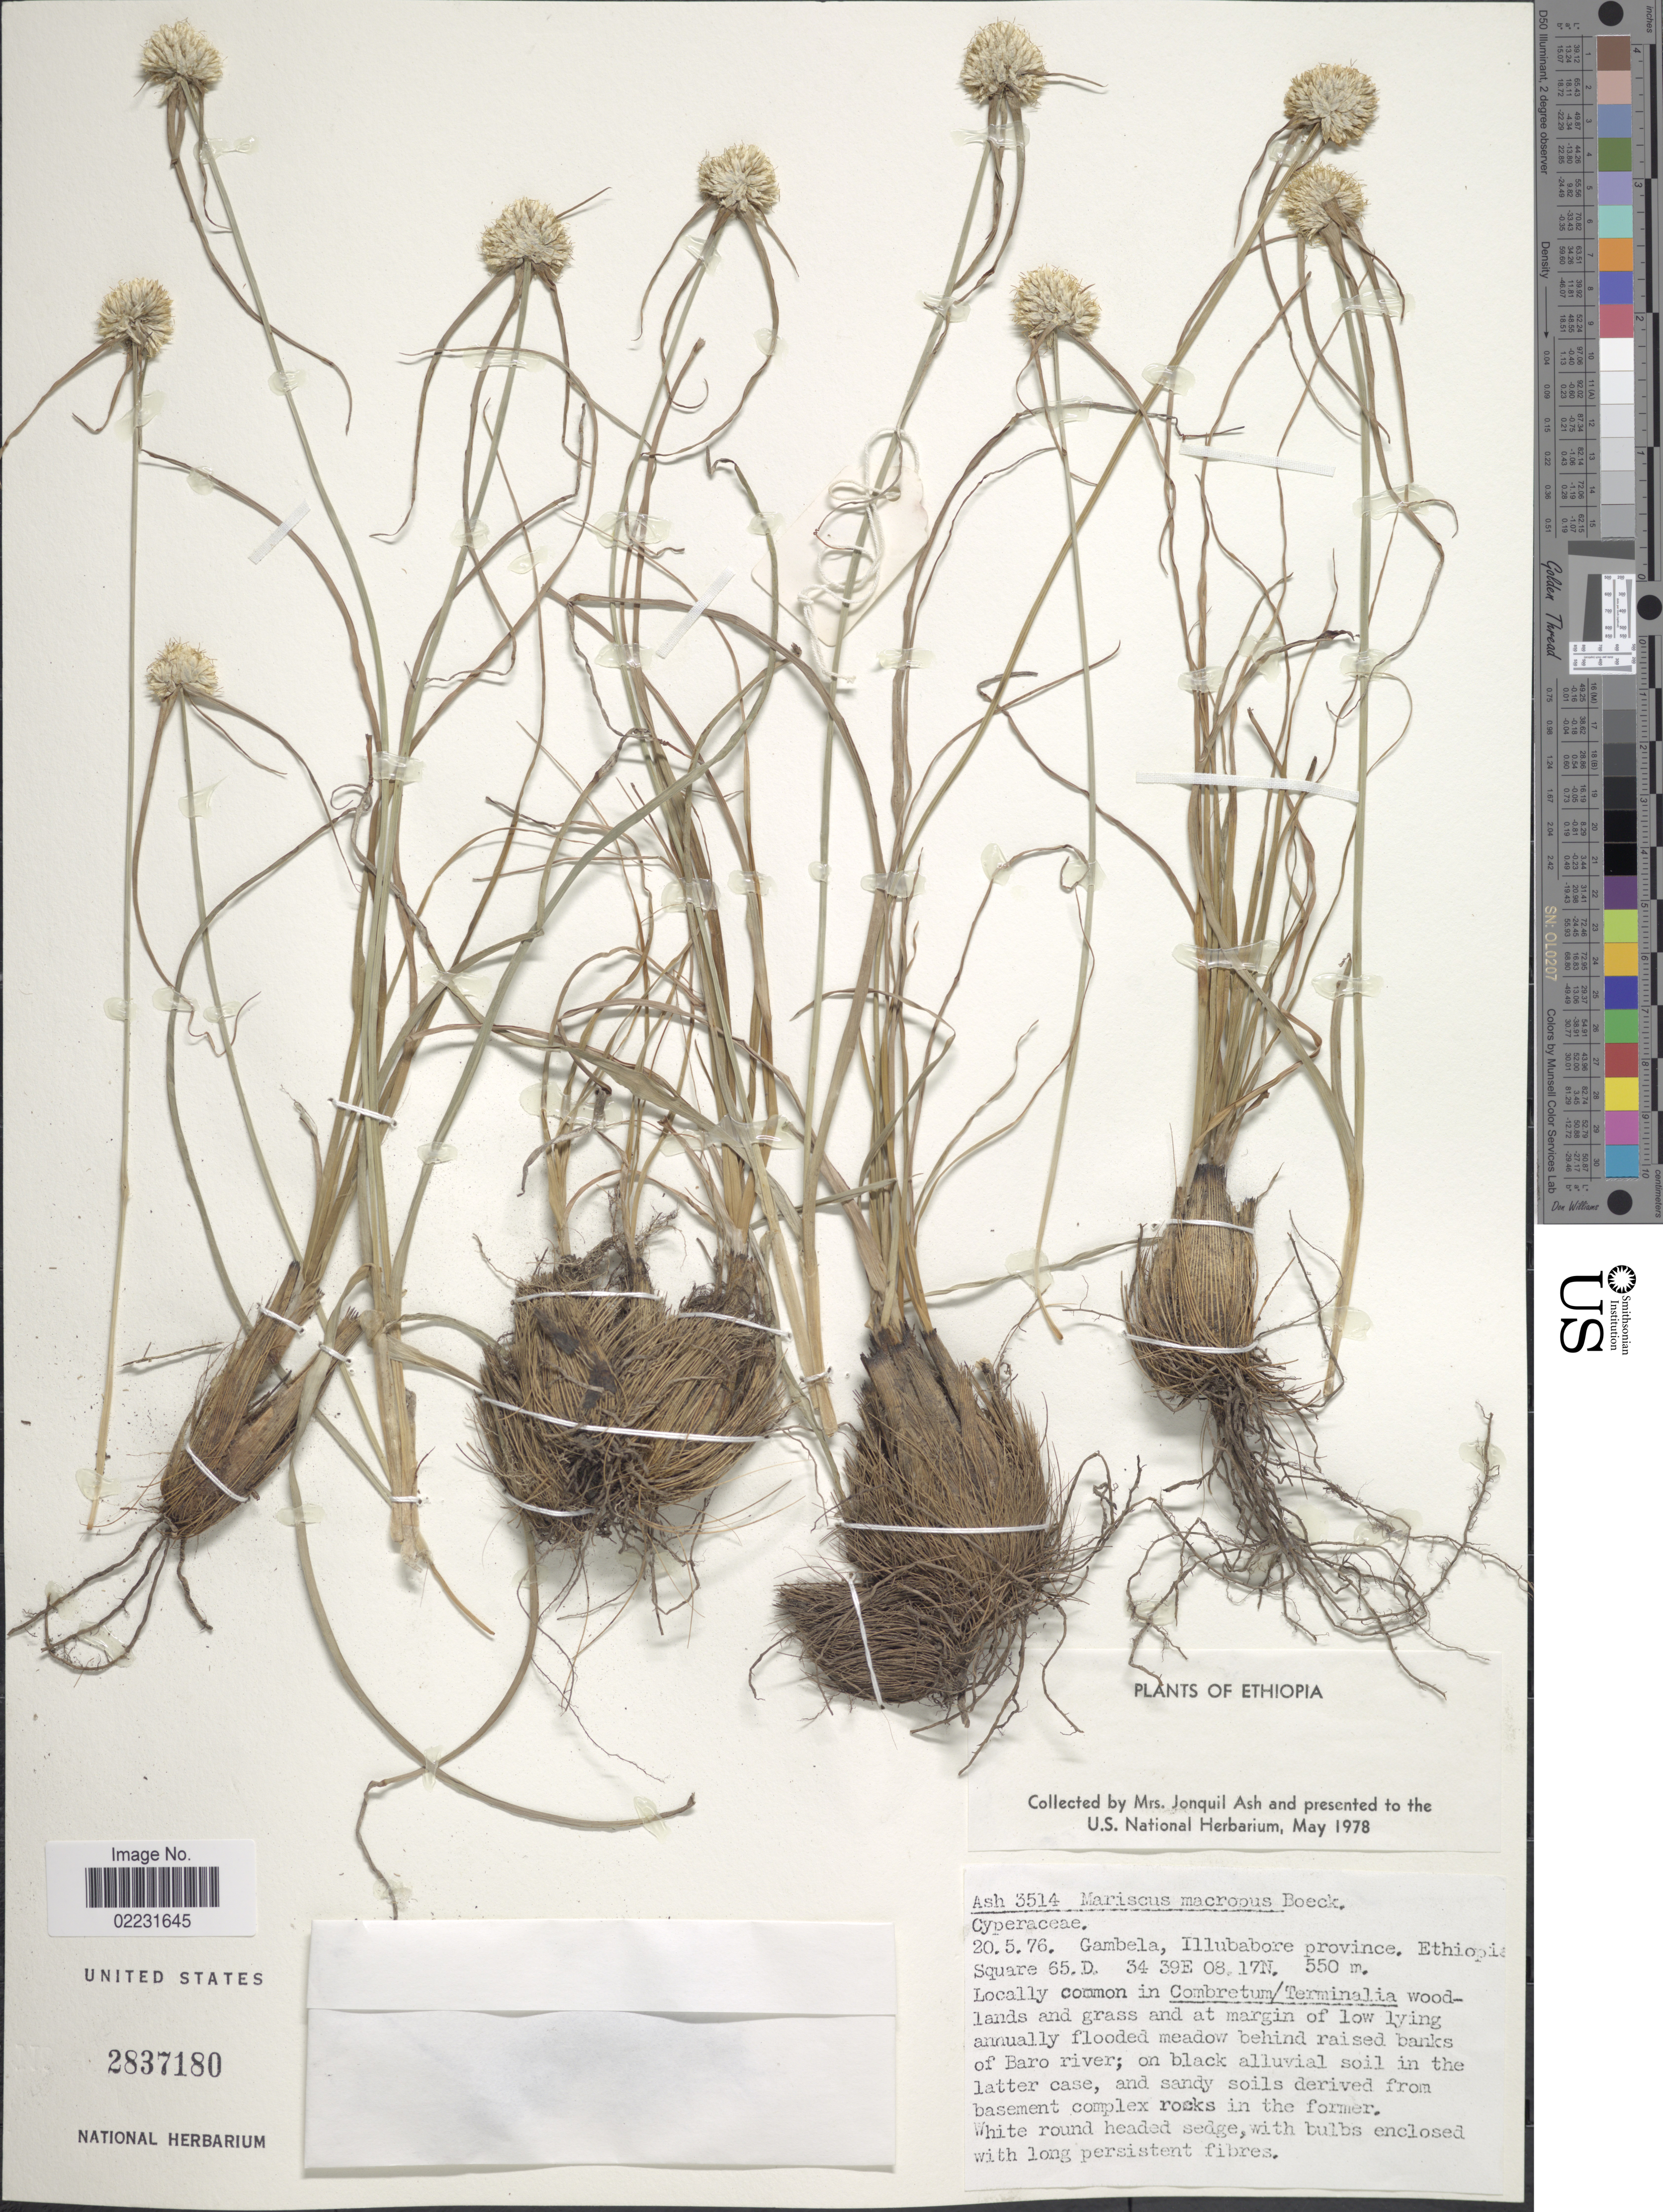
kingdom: Plantae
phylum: Tracheophyta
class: Liliopsida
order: Poales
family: Cyperaceae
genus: Cyperus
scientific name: Cyperus mollipes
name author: (C.B. Clarke) K. Schum.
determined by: Strong, Mark T., (BOT), Smithsonian Institution - National Museum of Natural History (UNITED STATES)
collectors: J. Ash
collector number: Ash 3514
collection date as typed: Transcribed d/m/y: 20/5/76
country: Ethiopia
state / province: Gambela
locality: Illubabore Province, Square 65D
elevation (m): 550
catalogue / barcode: US 2837180